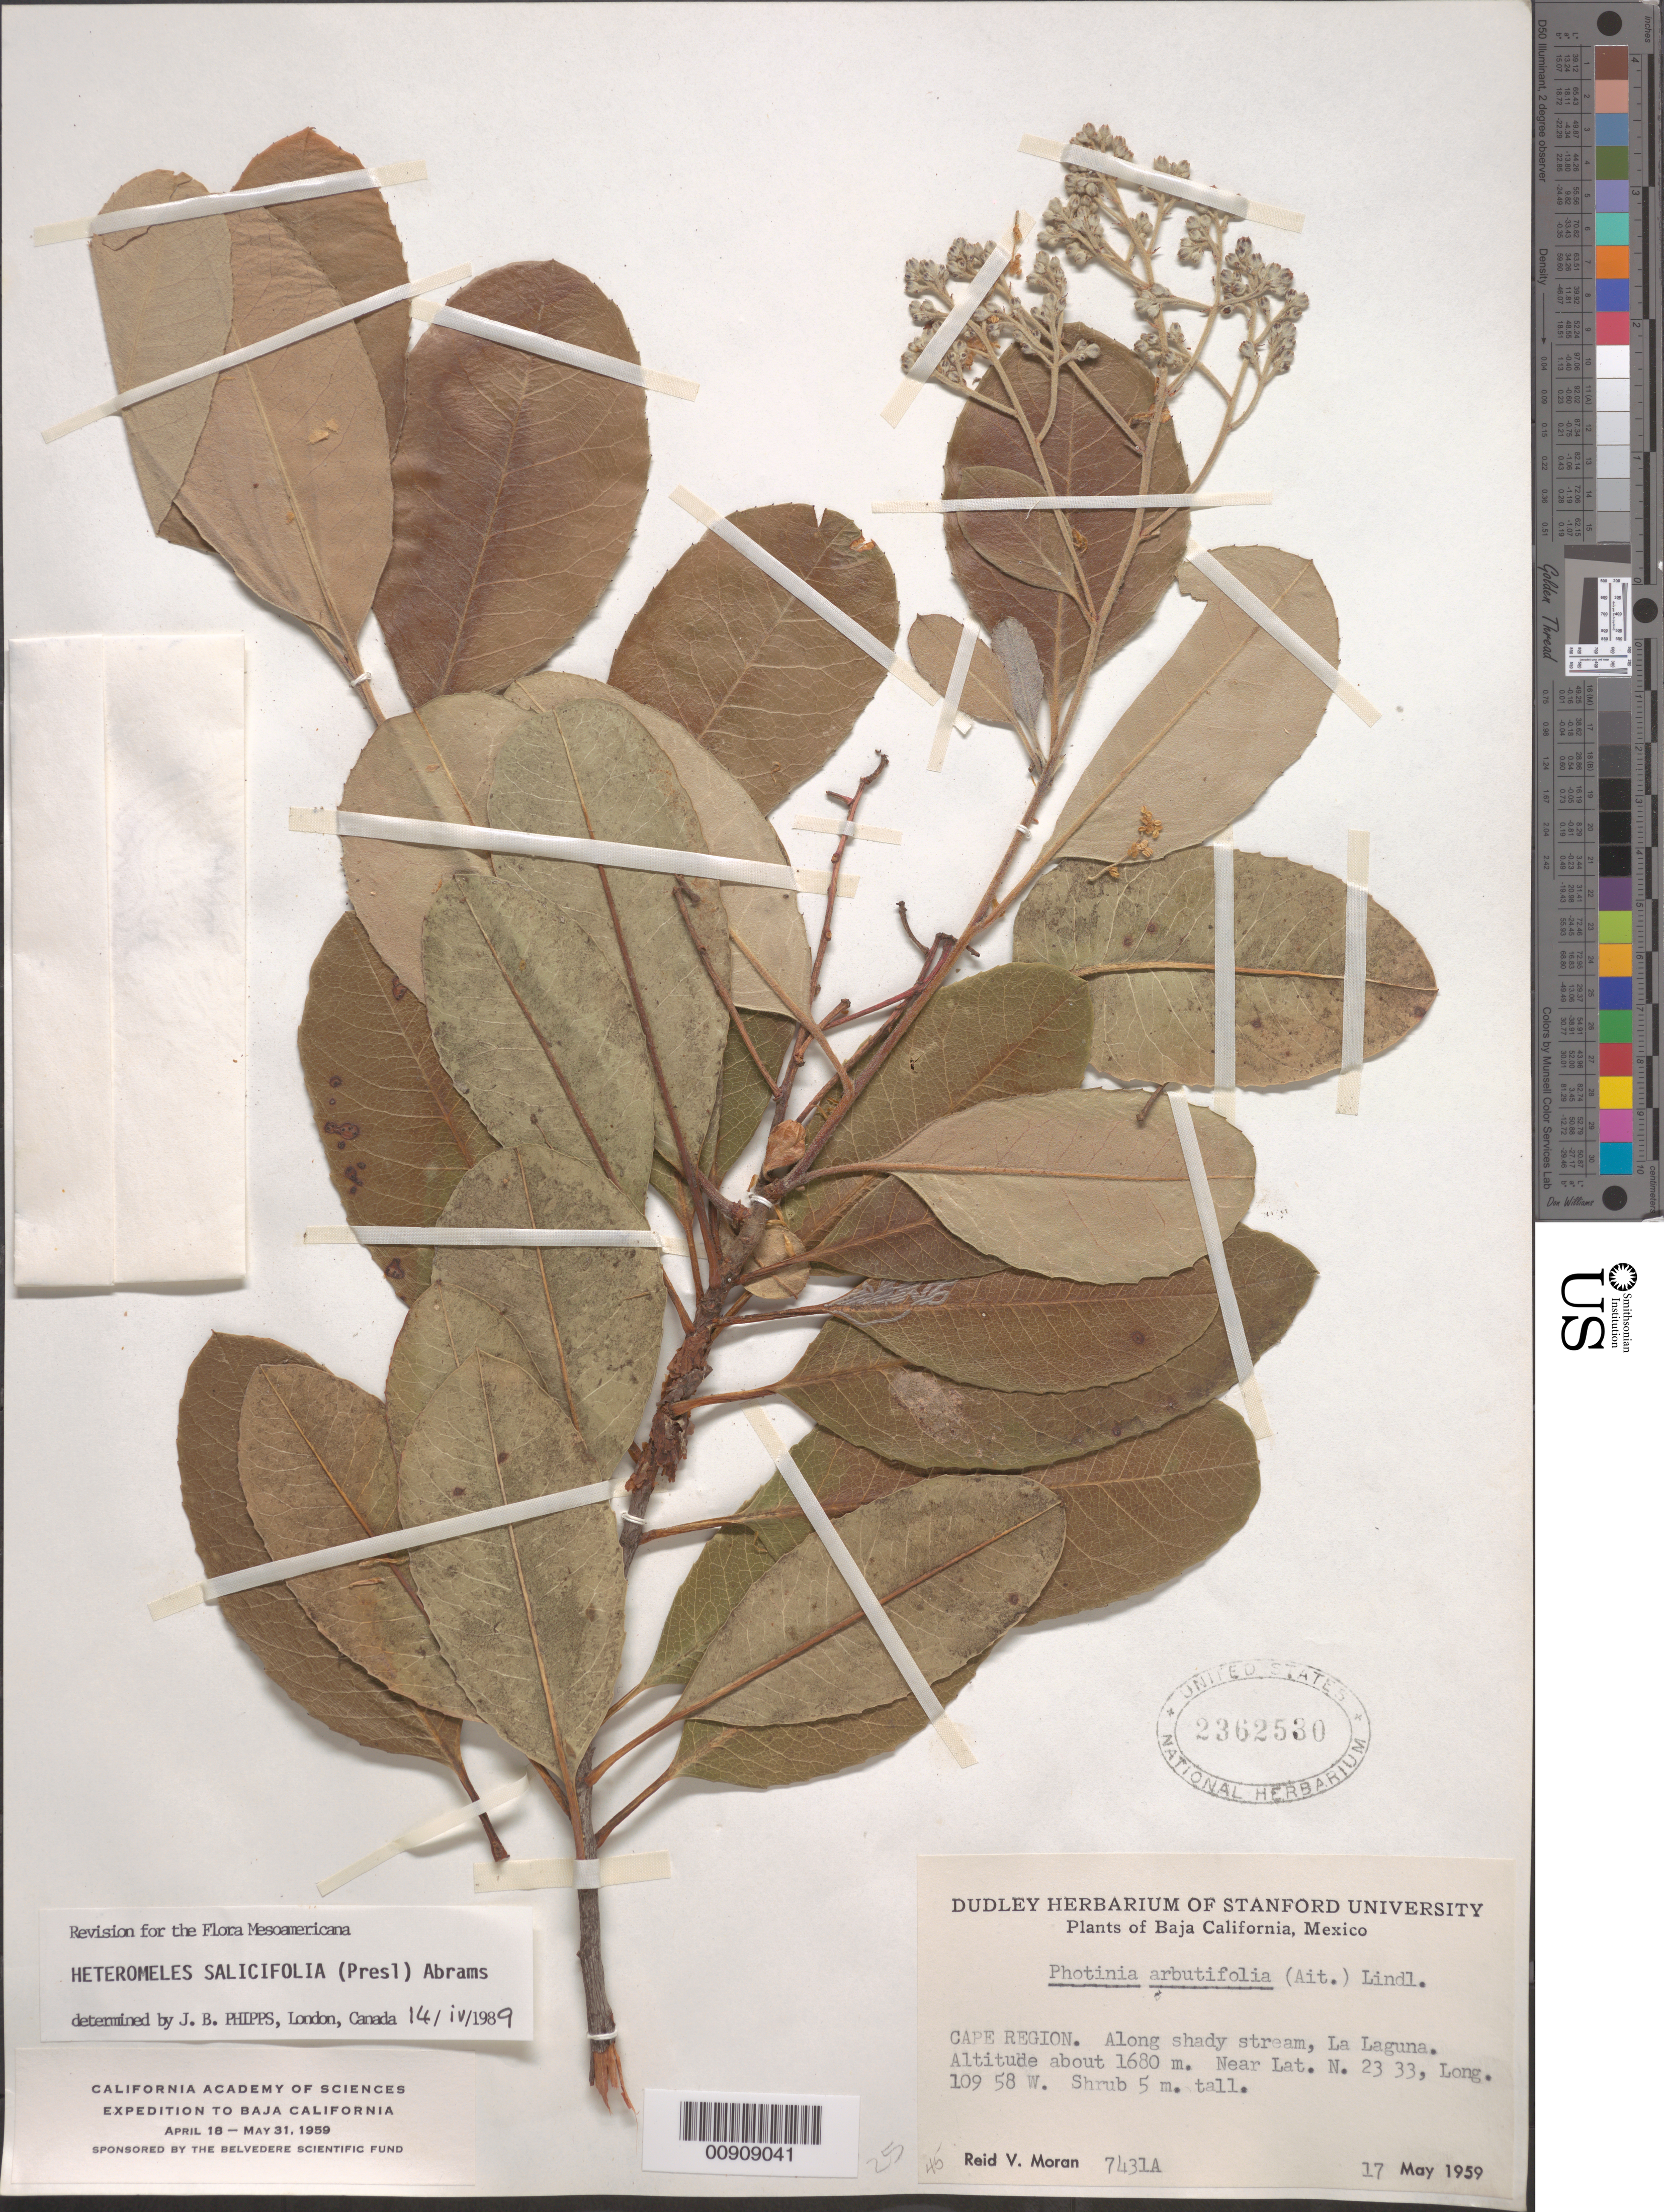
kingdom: Plantae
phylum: Tracheophyta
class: Magnoliopsida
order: Rosales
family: Rosaceae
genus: Heteromeles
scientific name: Heteromeles salicifolia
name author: (C. Presl) Abrams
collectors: R. V. Moran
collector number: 7431 A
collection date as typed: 17 May 1959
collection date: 1959-05-17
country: Mexico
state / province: Baja California Sur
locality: Cape Region. Along shady stream, La Laguna.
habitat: Along shady stream.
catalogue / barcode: US 2362530